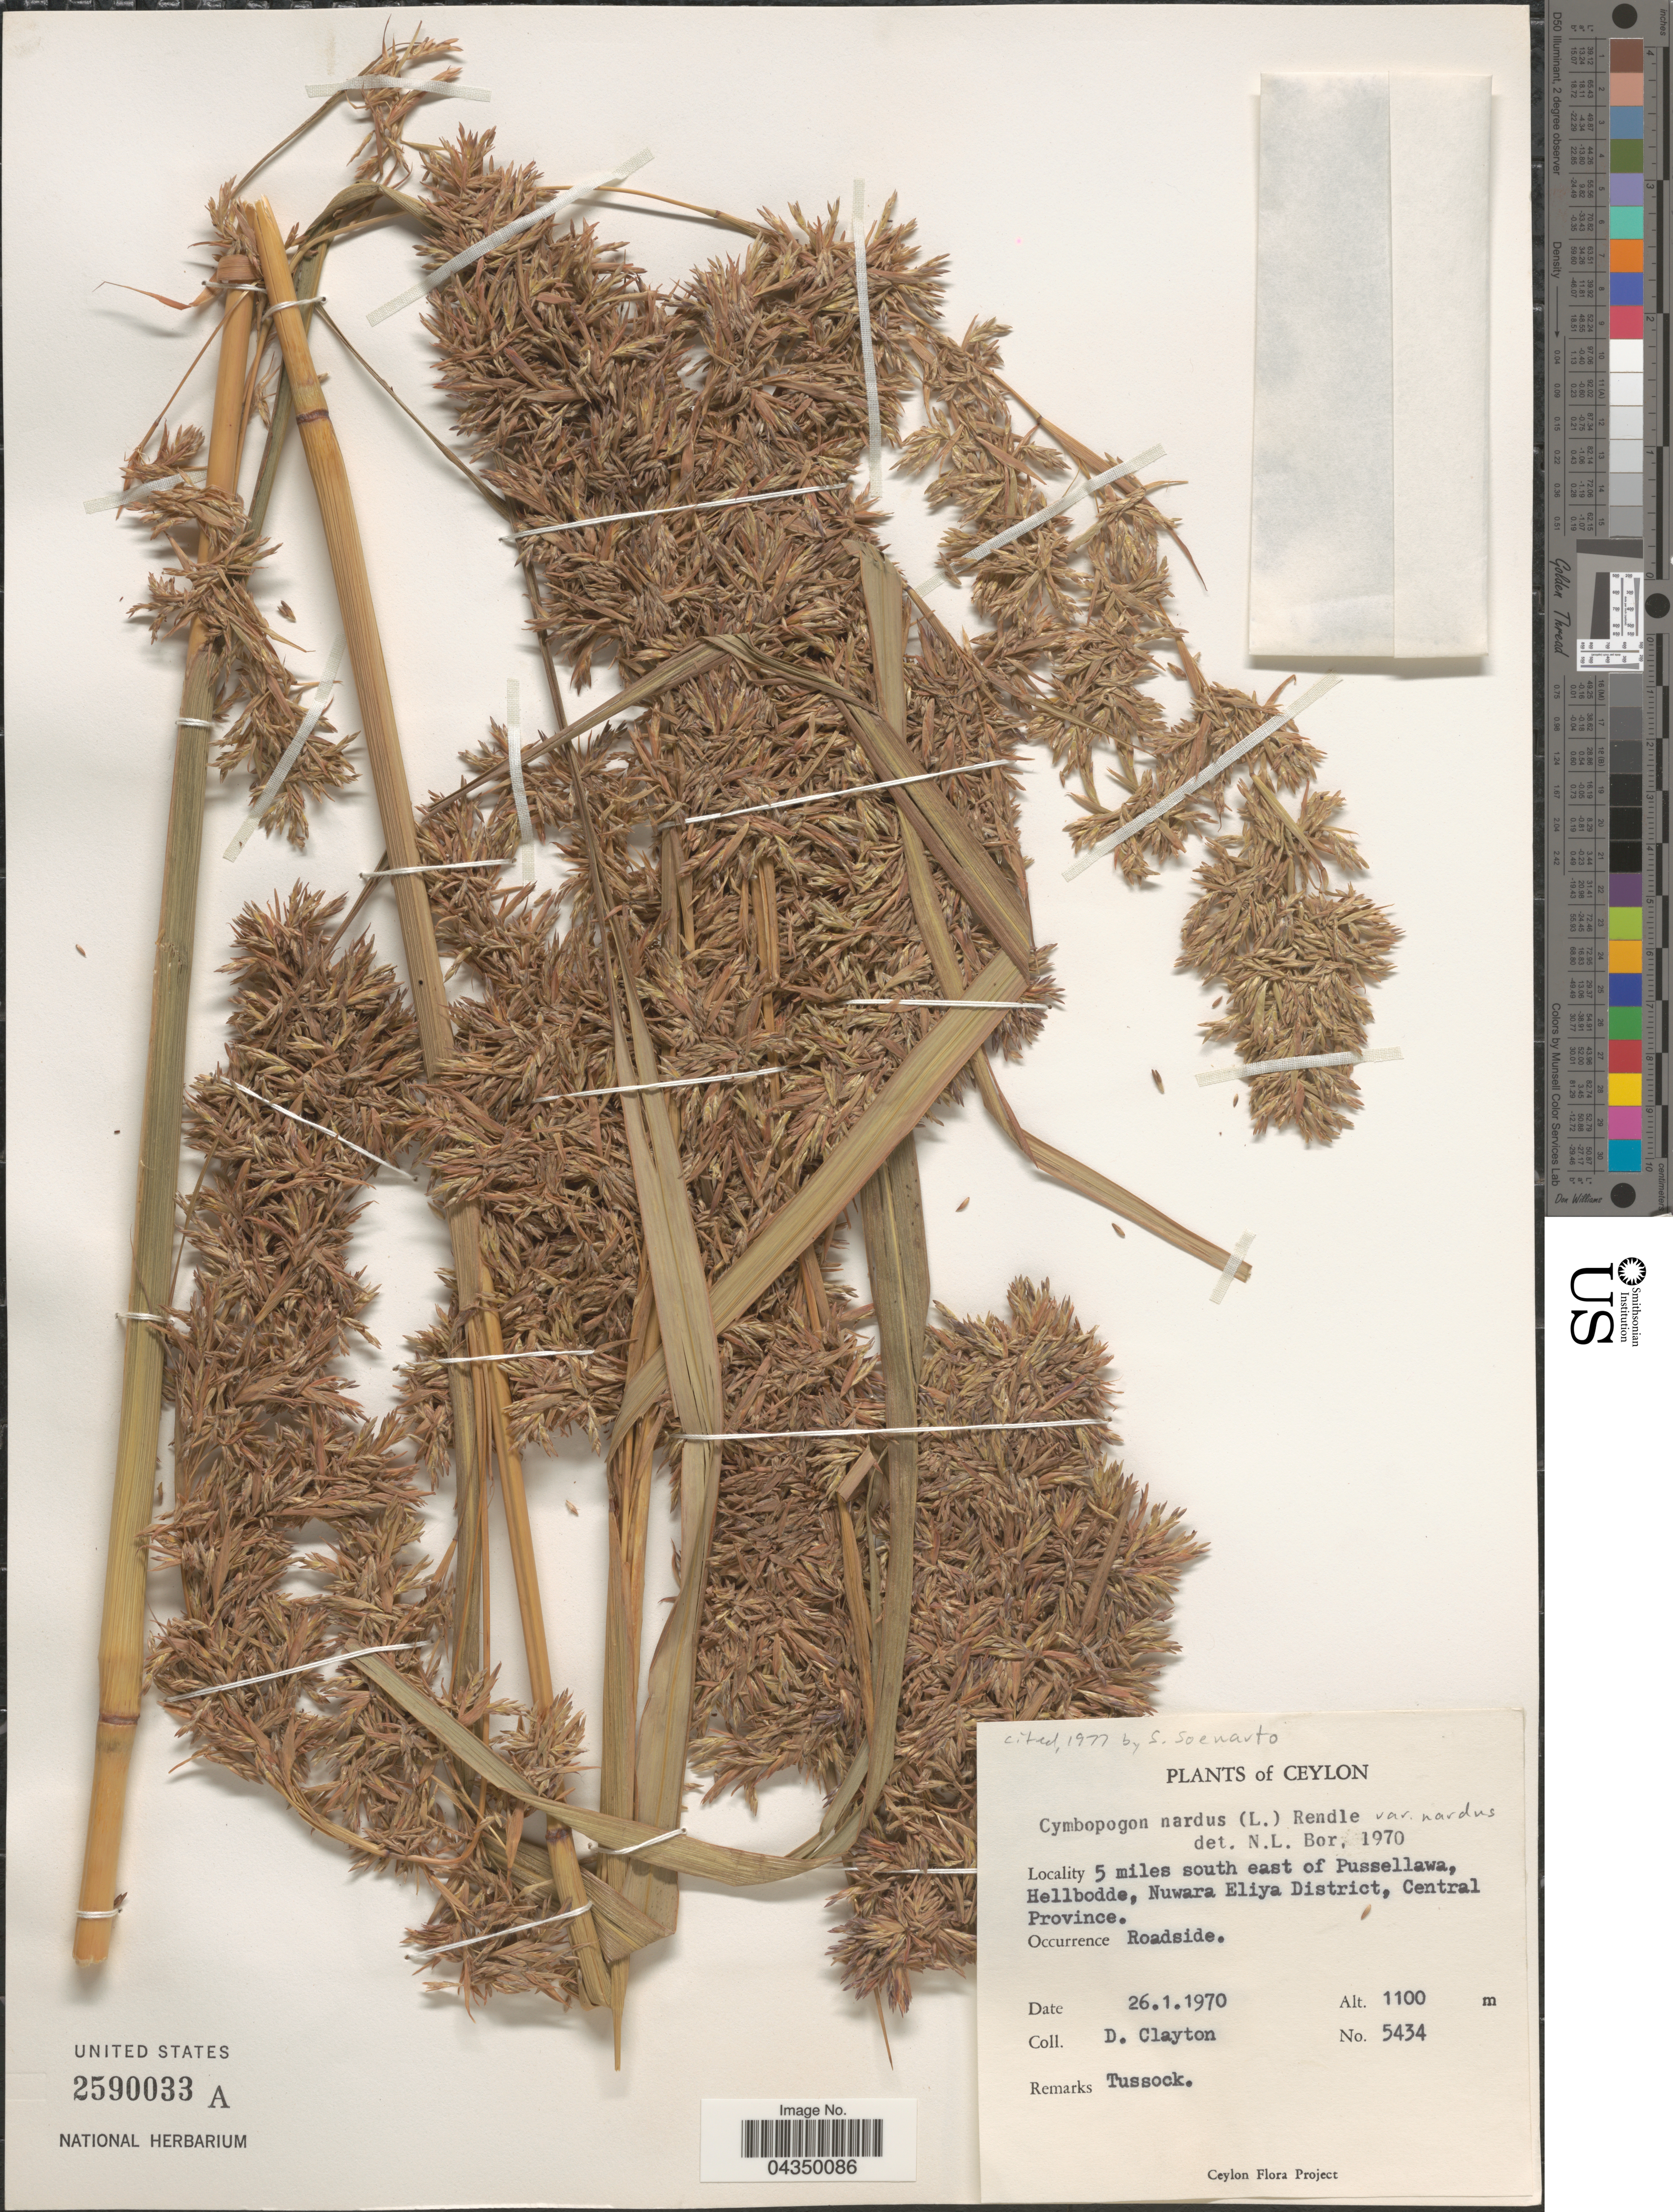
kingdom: Plantae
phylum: Tracheophyta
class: Liliopsida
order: Poales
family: Poaceae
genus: Cymbopogon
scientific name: Cymbopogon nardus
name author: (L.) Rendle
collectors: D. Clayton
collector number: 5434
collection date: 1970-01-26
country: Sri Lanka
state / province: Central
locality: Ceylon. 5 miles south east of Pussellawa, Hellbodde, Nuwara Eliya District, Central Province. Roadside.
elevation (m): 1100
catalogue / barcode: US 2590033A